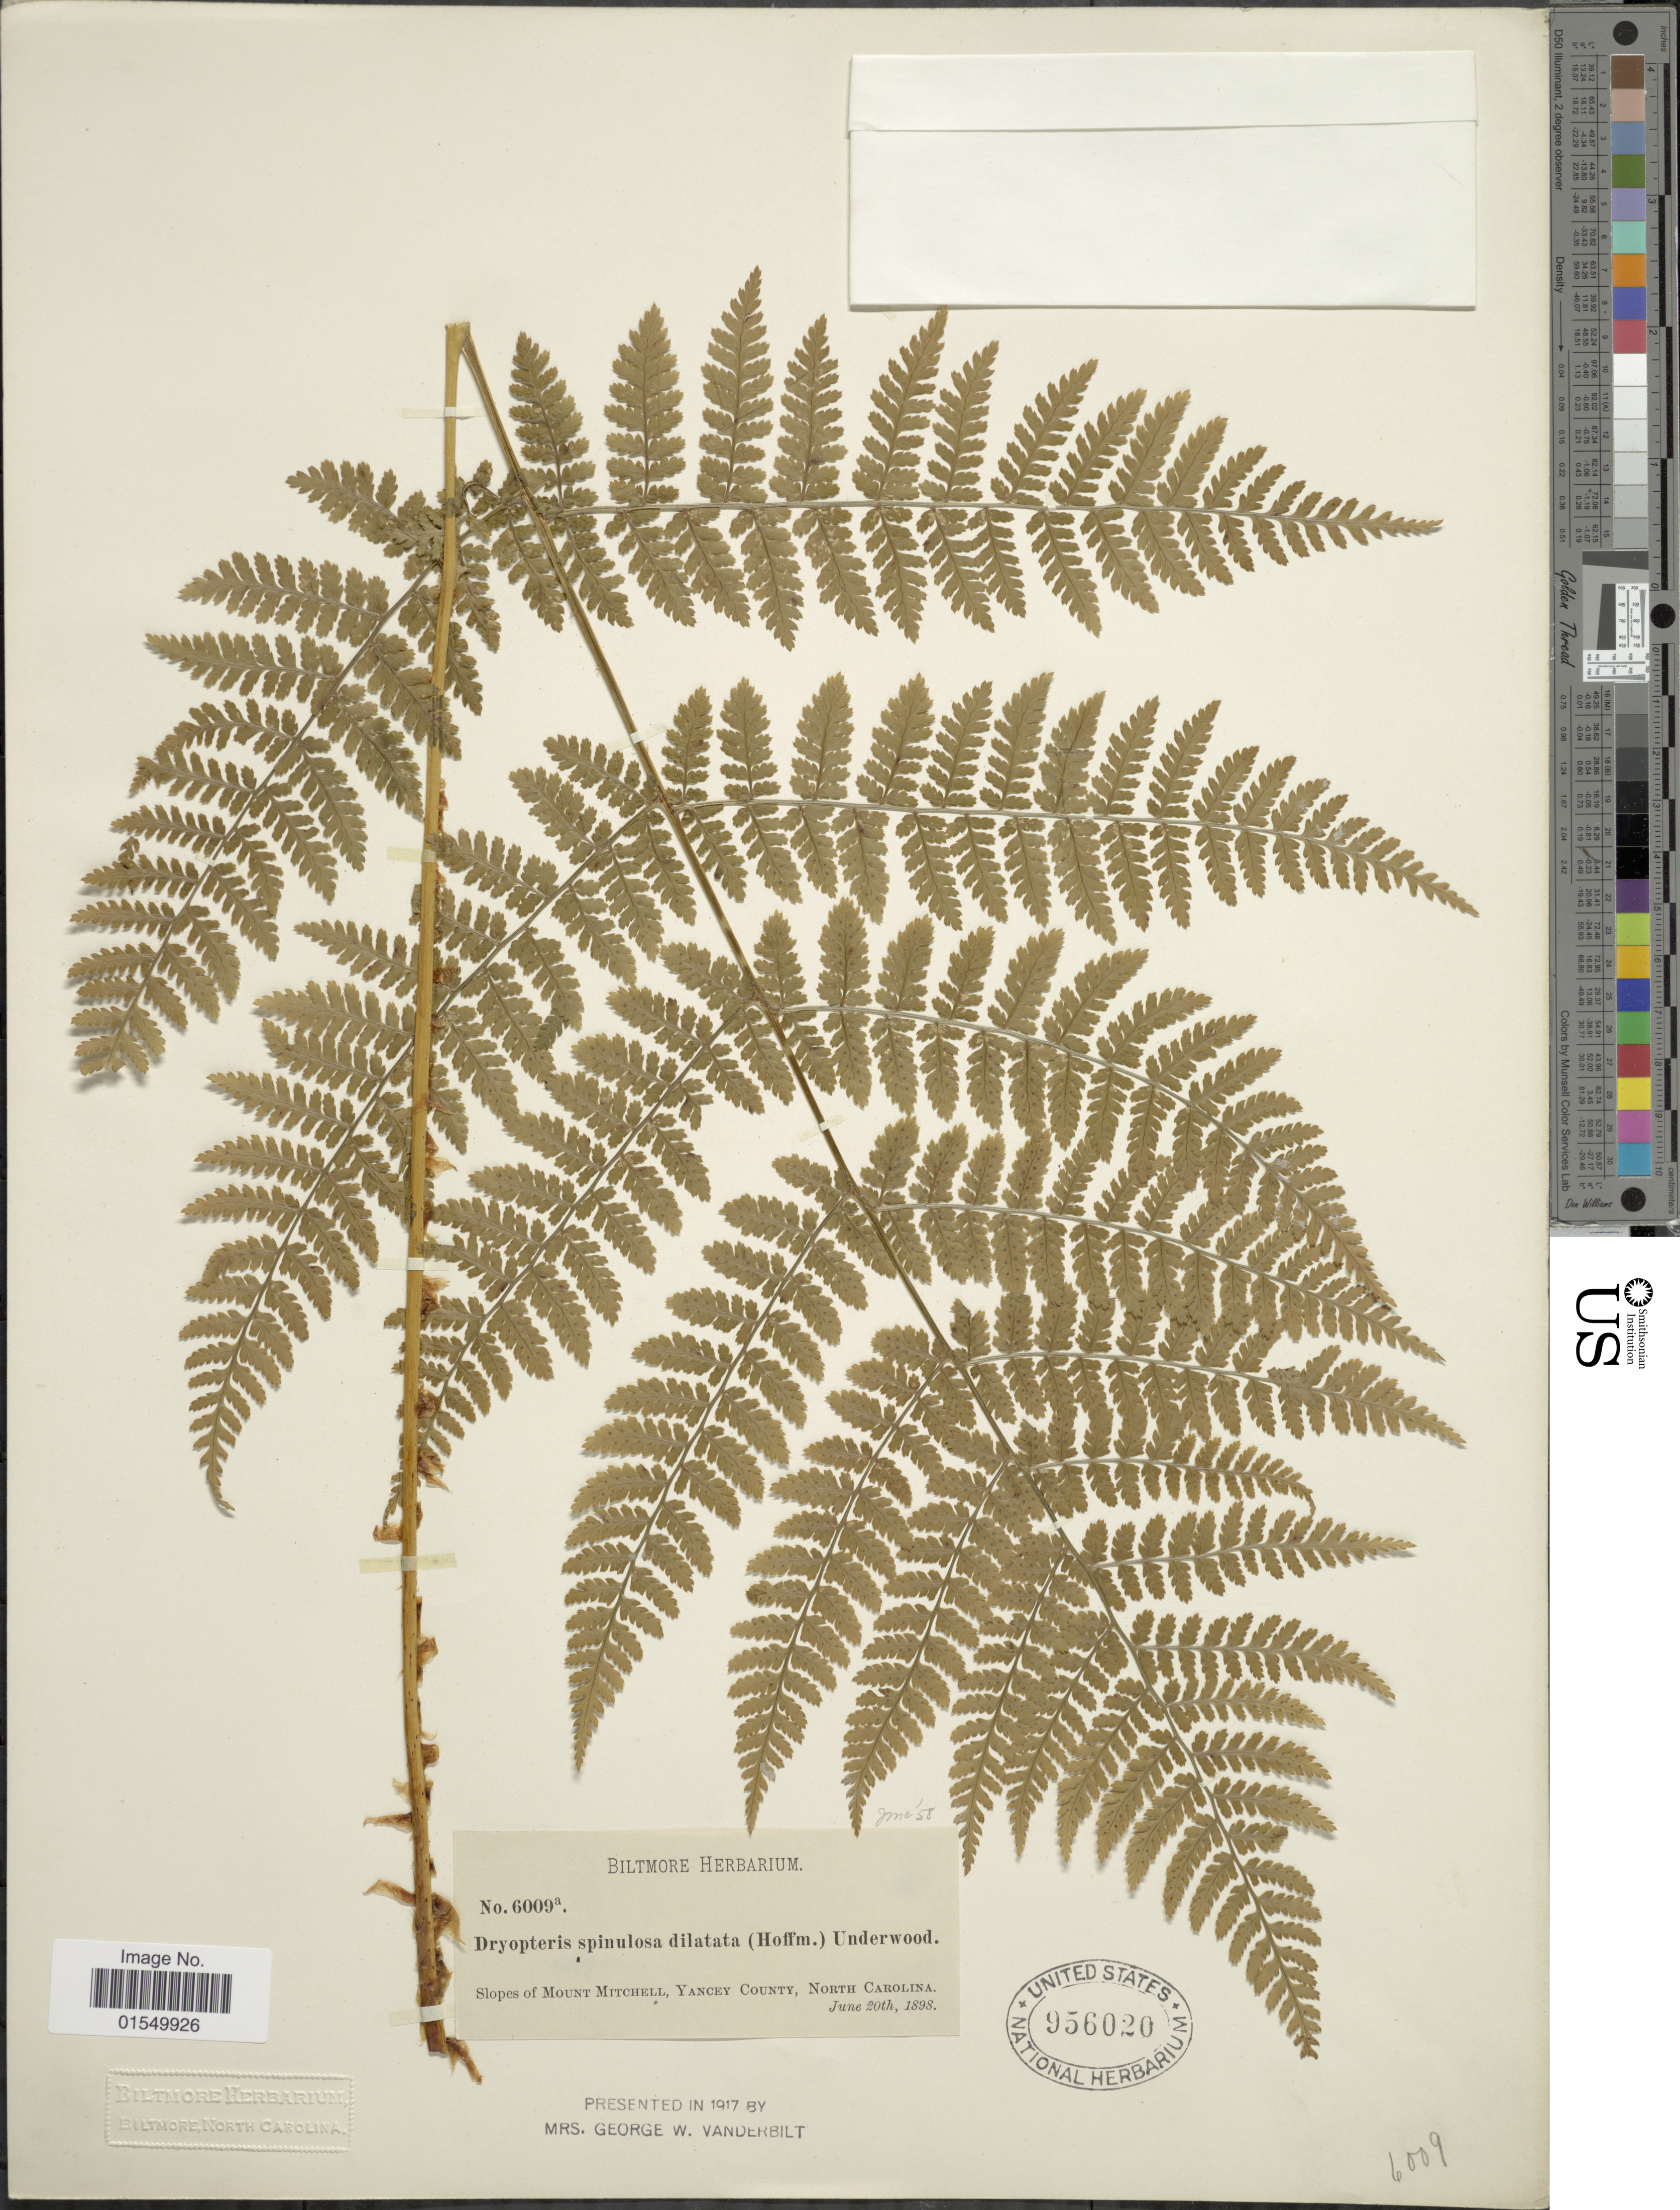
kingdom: Plantae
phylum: Tracheophyta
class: Polypodiopsida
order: Polypodiales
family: Dryopteridaceae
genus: Dryopteris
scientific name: Dryopteris campyloptera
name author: Clarkson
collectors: ex herb. Biltmore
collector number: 6009a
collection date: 1898-06-20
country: United States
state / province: North Carolina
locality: Slopes of Mount Mitchell, Yancey County, North Carolina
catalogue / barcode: US 956020